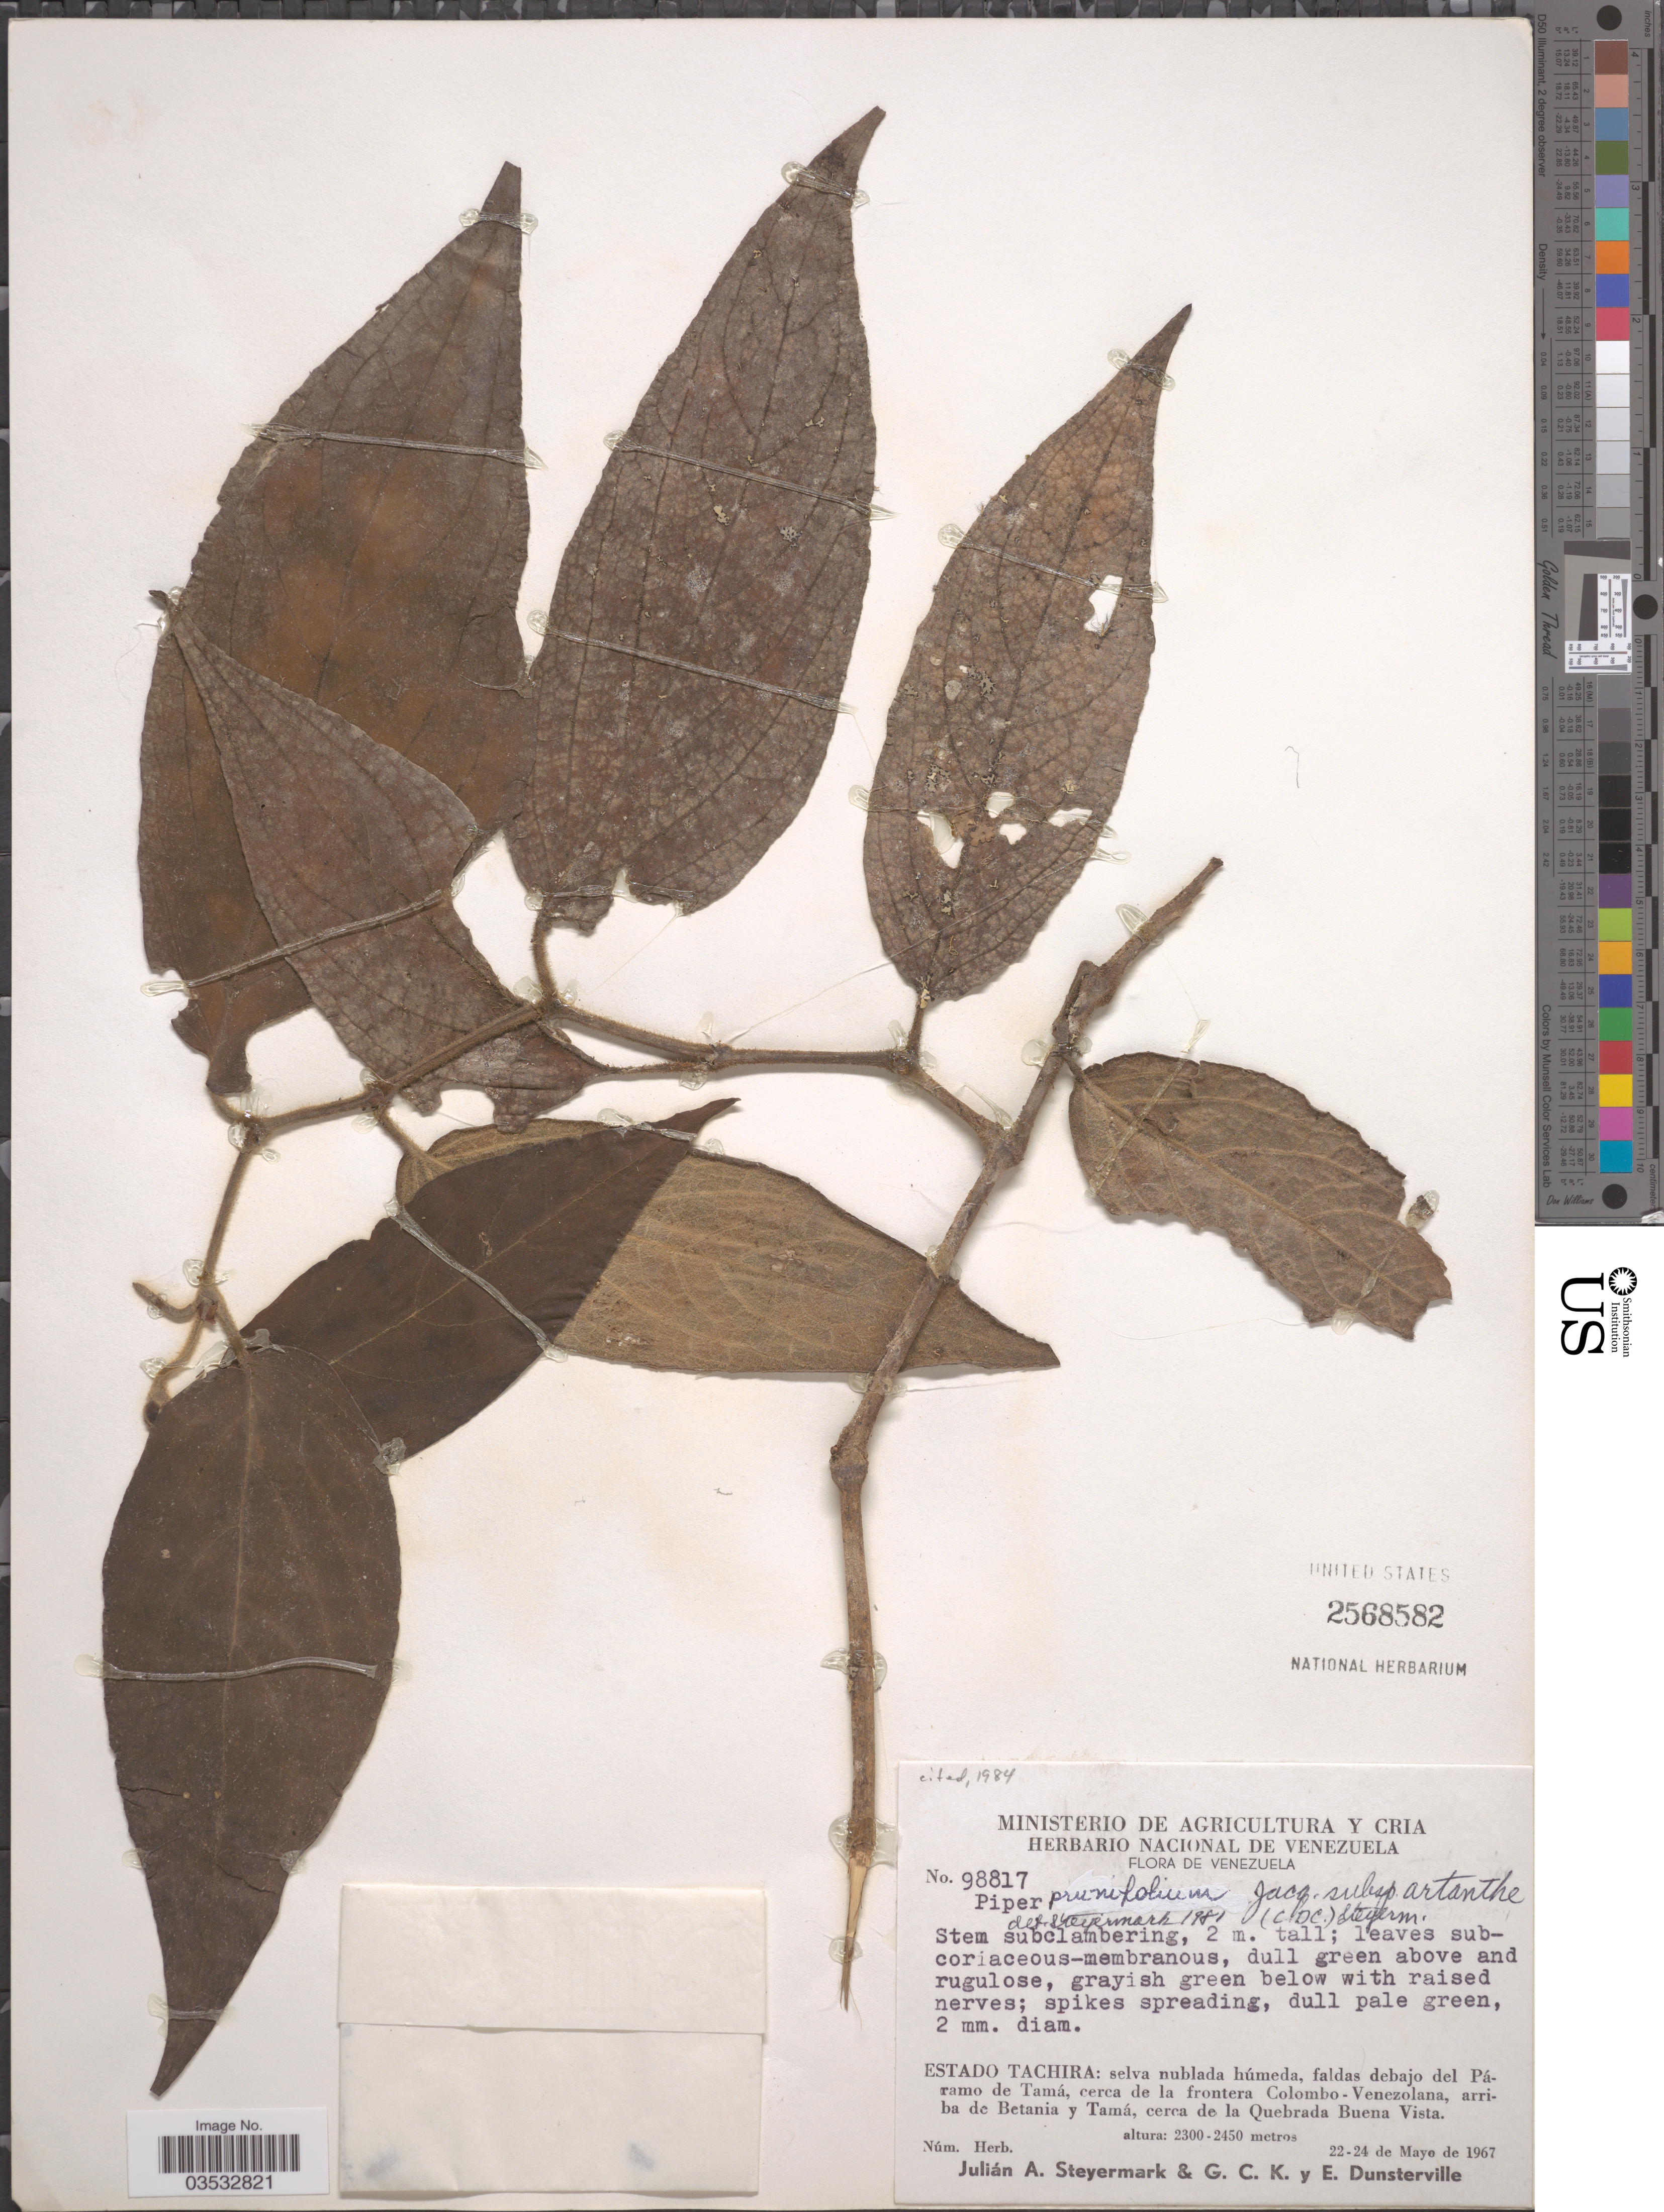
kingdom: Plantae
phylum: Tracheophyta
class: Magnoliopsida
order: Piperales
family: Piperaceae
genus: Piper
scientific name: Piper prunifolium subsp. artanthe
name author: Steyerm.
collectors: J. Steyermark, G. C. K. Dunsterville & E. Dunsterville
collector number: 98817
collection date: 1967-05-22/1967-05-24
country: Venezuela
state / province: Tachira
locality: Selva nublada húmeda, faldas debajo del Páramo de Tamá, cerca de la frontera Colombo-Venezolana, arriba de Betania y Tamá, cerca de la Quebrada Buena Vista.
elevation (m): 2300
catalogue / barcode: US 2568582